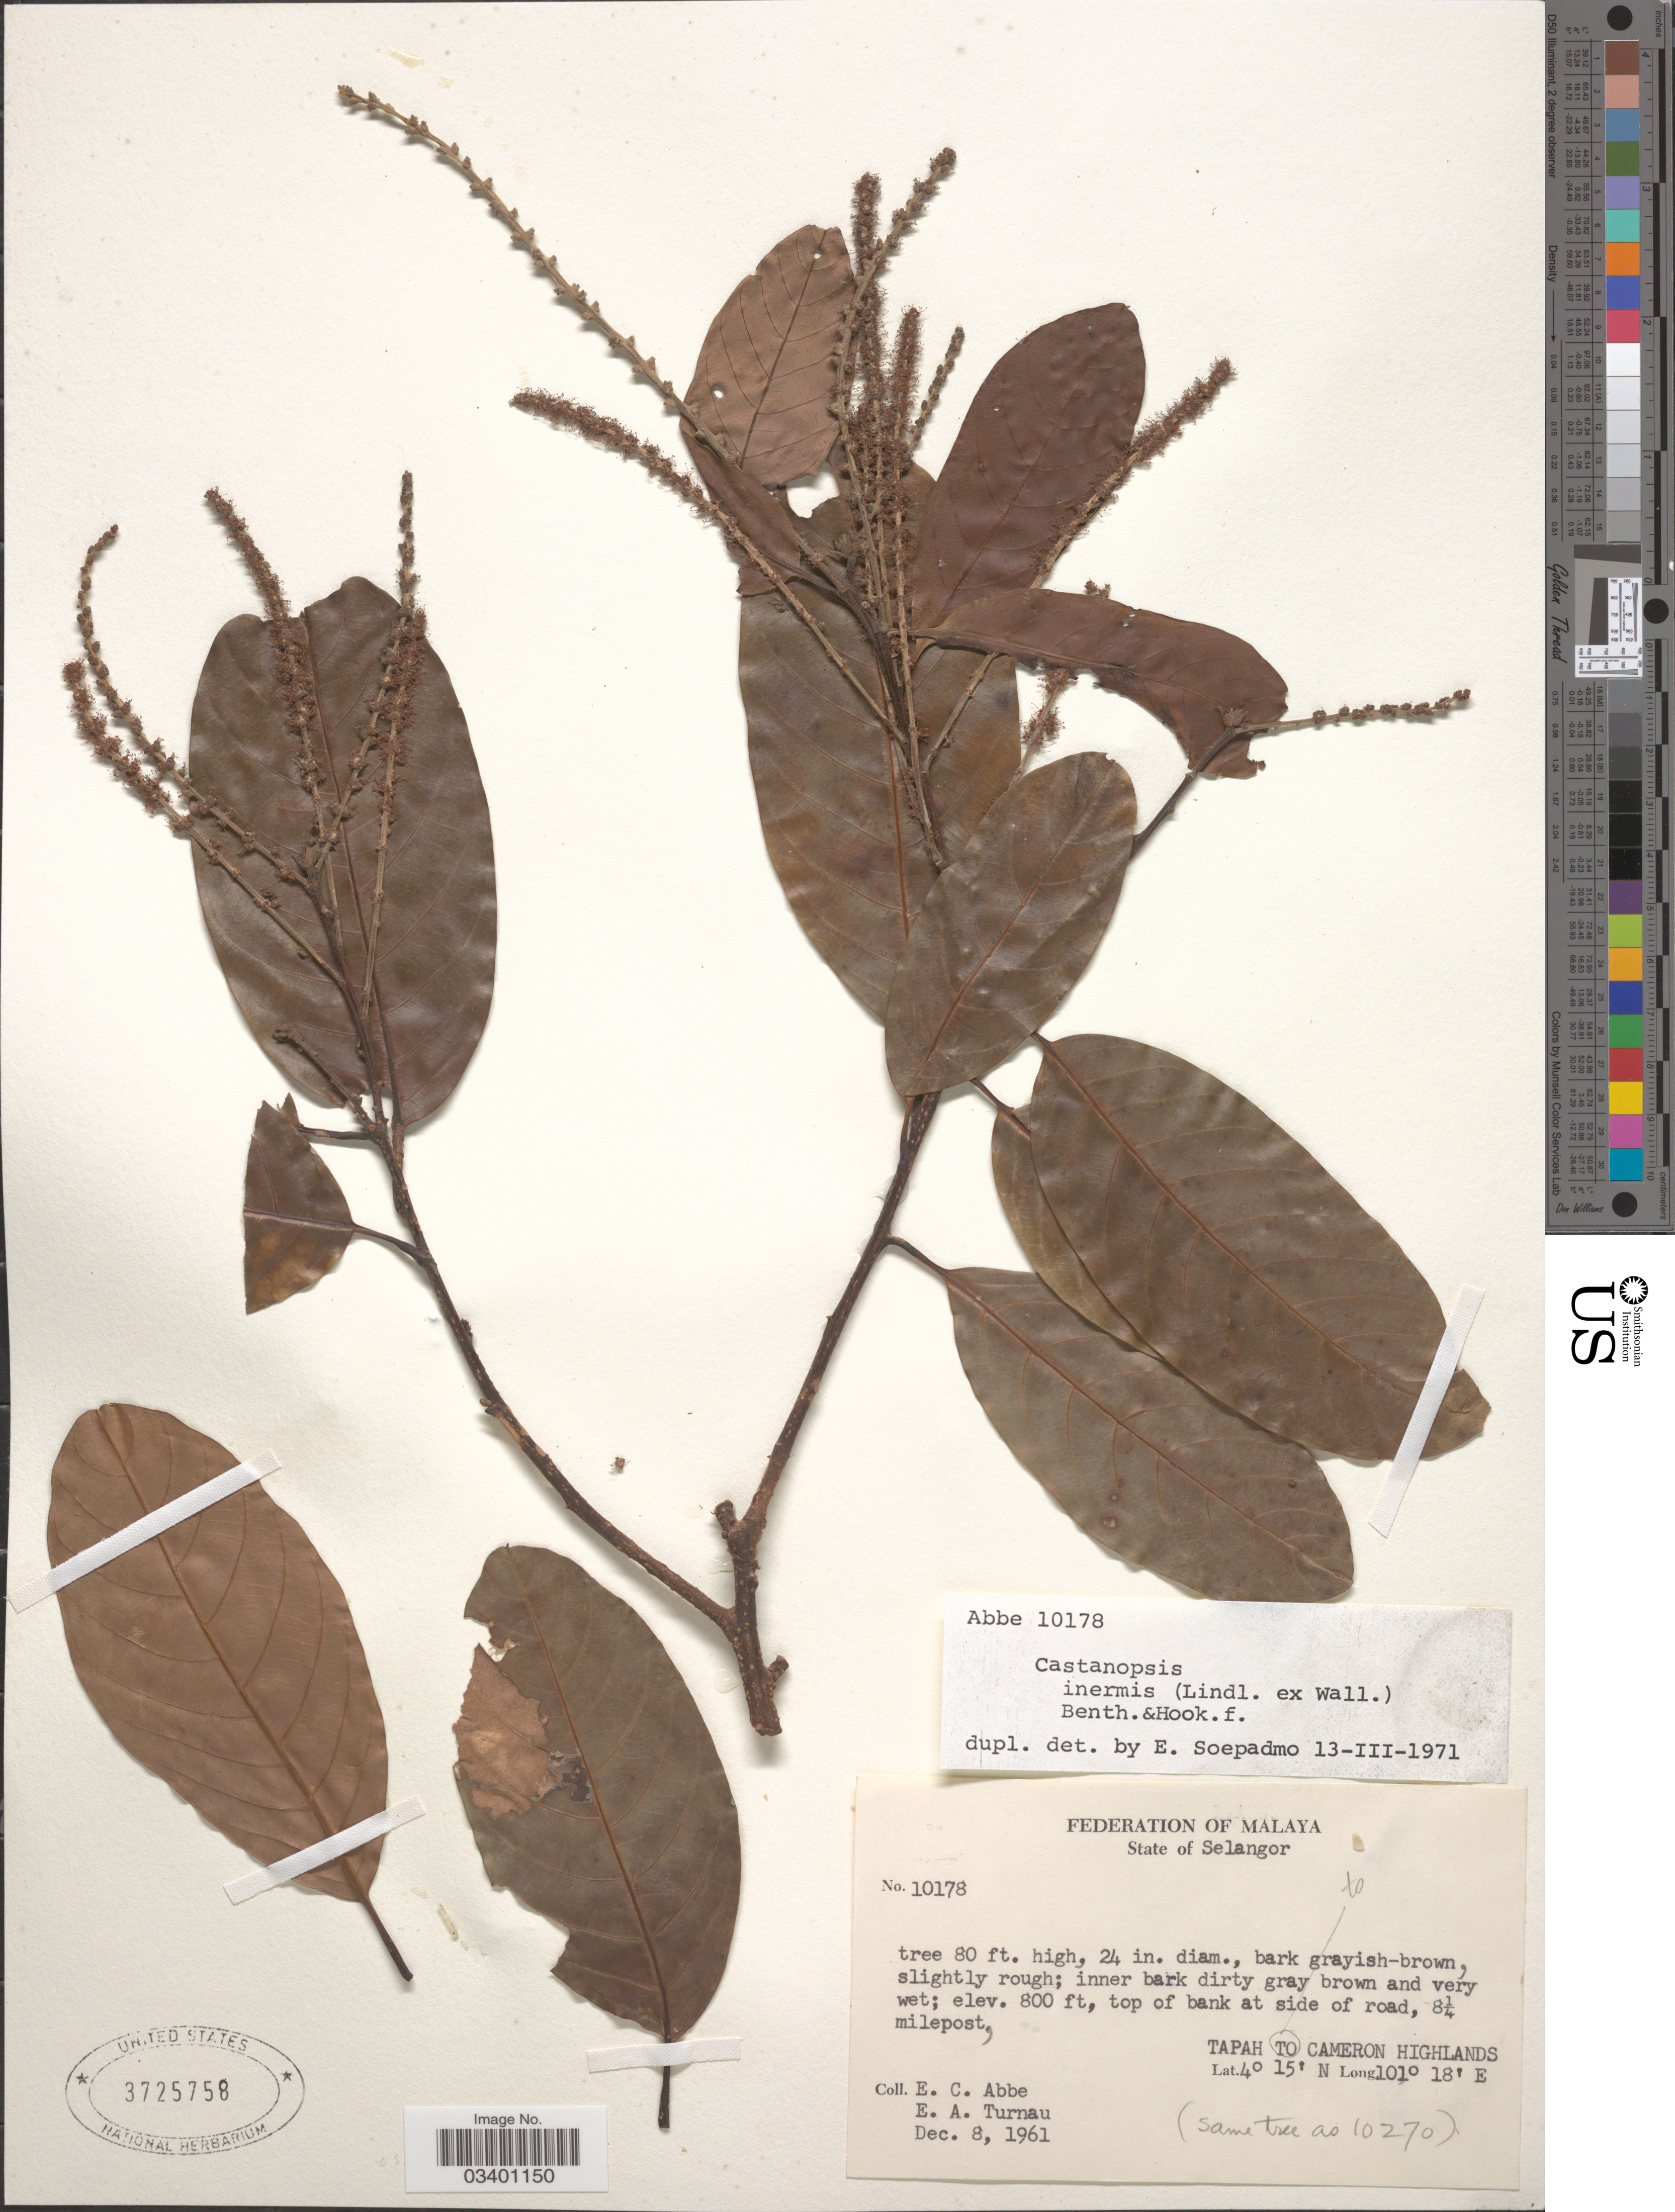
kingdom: Plantae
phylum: Tracheophyta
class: Magnoliopsida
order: Fagales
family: Fagaceae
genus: Castanopsis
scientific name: Castanopsis inermis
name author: (Lindl. ex Wall.) Benth. & Hook.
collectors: E. C. Abbe & E. Turnau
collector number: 10178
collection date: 1961-12-08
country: Malaysia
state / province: Selangor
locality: Federation of Malaya. Top of bank at side of road, 8¼ milepost, Tapah to Cameron Highlands.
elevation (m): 244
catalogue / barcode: US 3725758